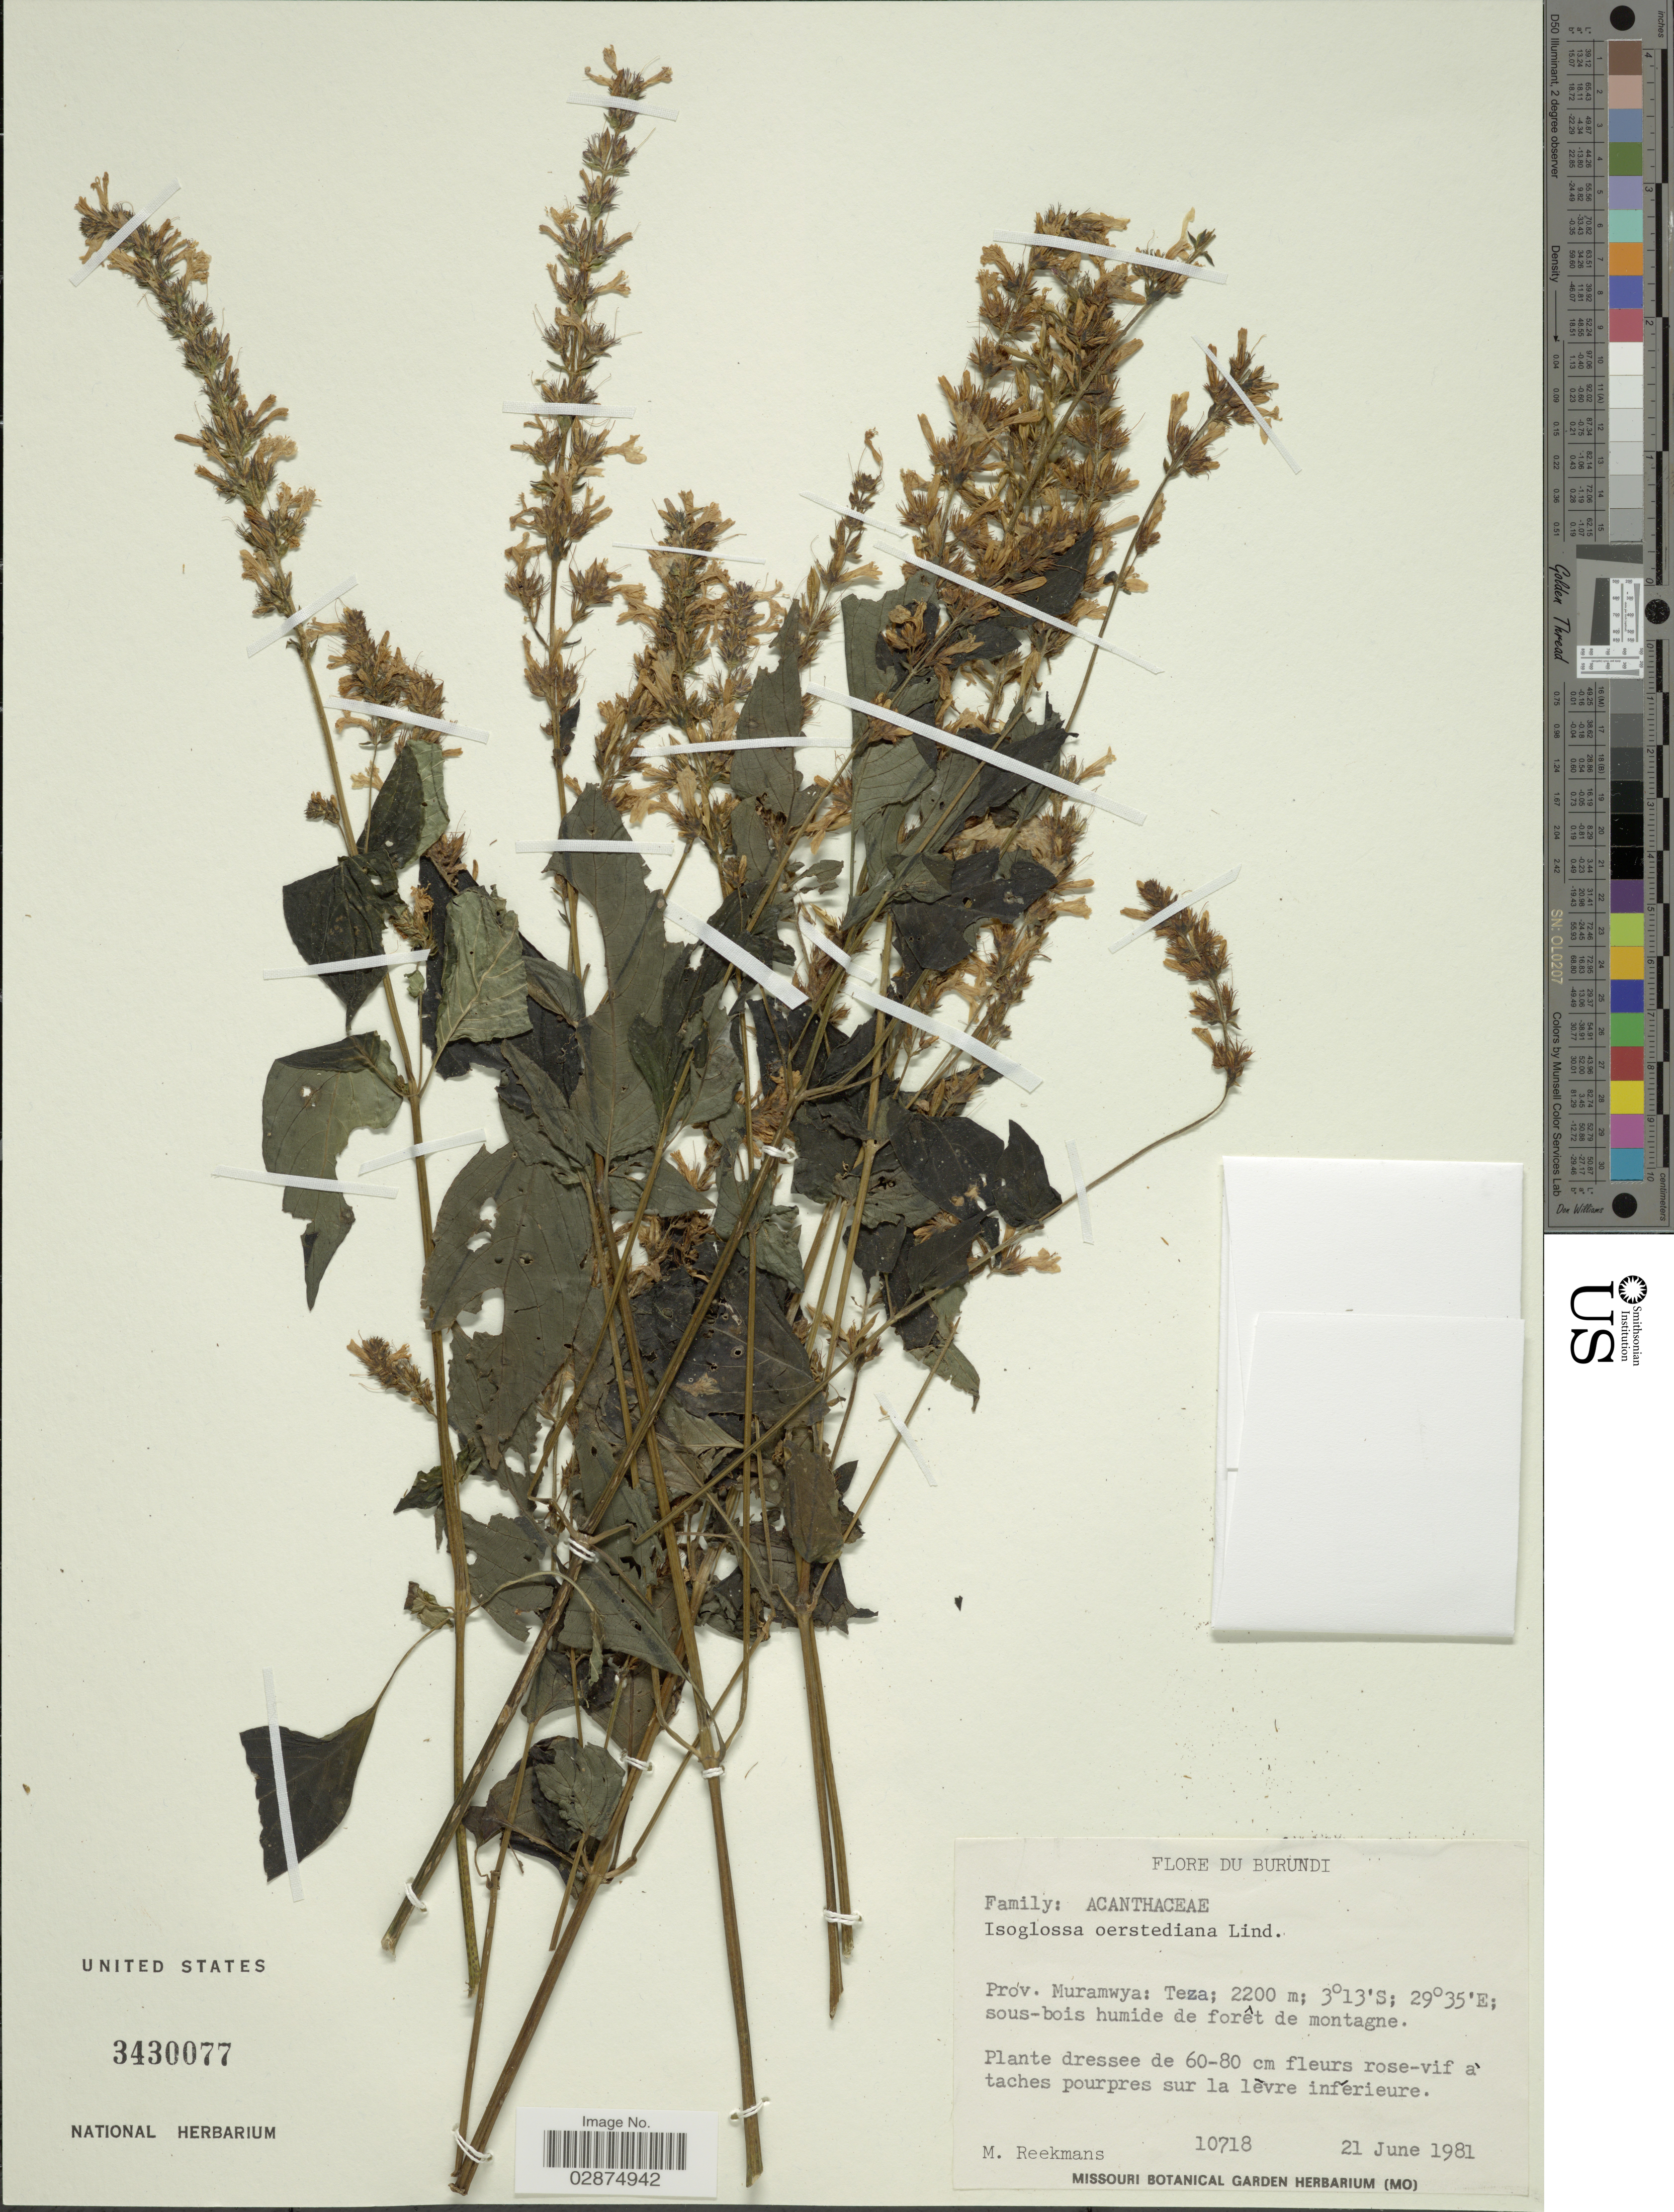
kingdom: Plantae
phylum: Tracheophyta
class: Magnoliopsida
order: Lamiales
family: Acanthaceae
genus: Isoglossa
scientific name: Isoglossa oerstediana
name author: Lindau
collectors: M. Reekmans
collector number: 10718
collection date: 1981-06-21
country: Burundi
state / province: Muramvya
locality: Prov. Muramwya: Teza.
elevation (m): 2200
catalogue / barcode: US 3430077